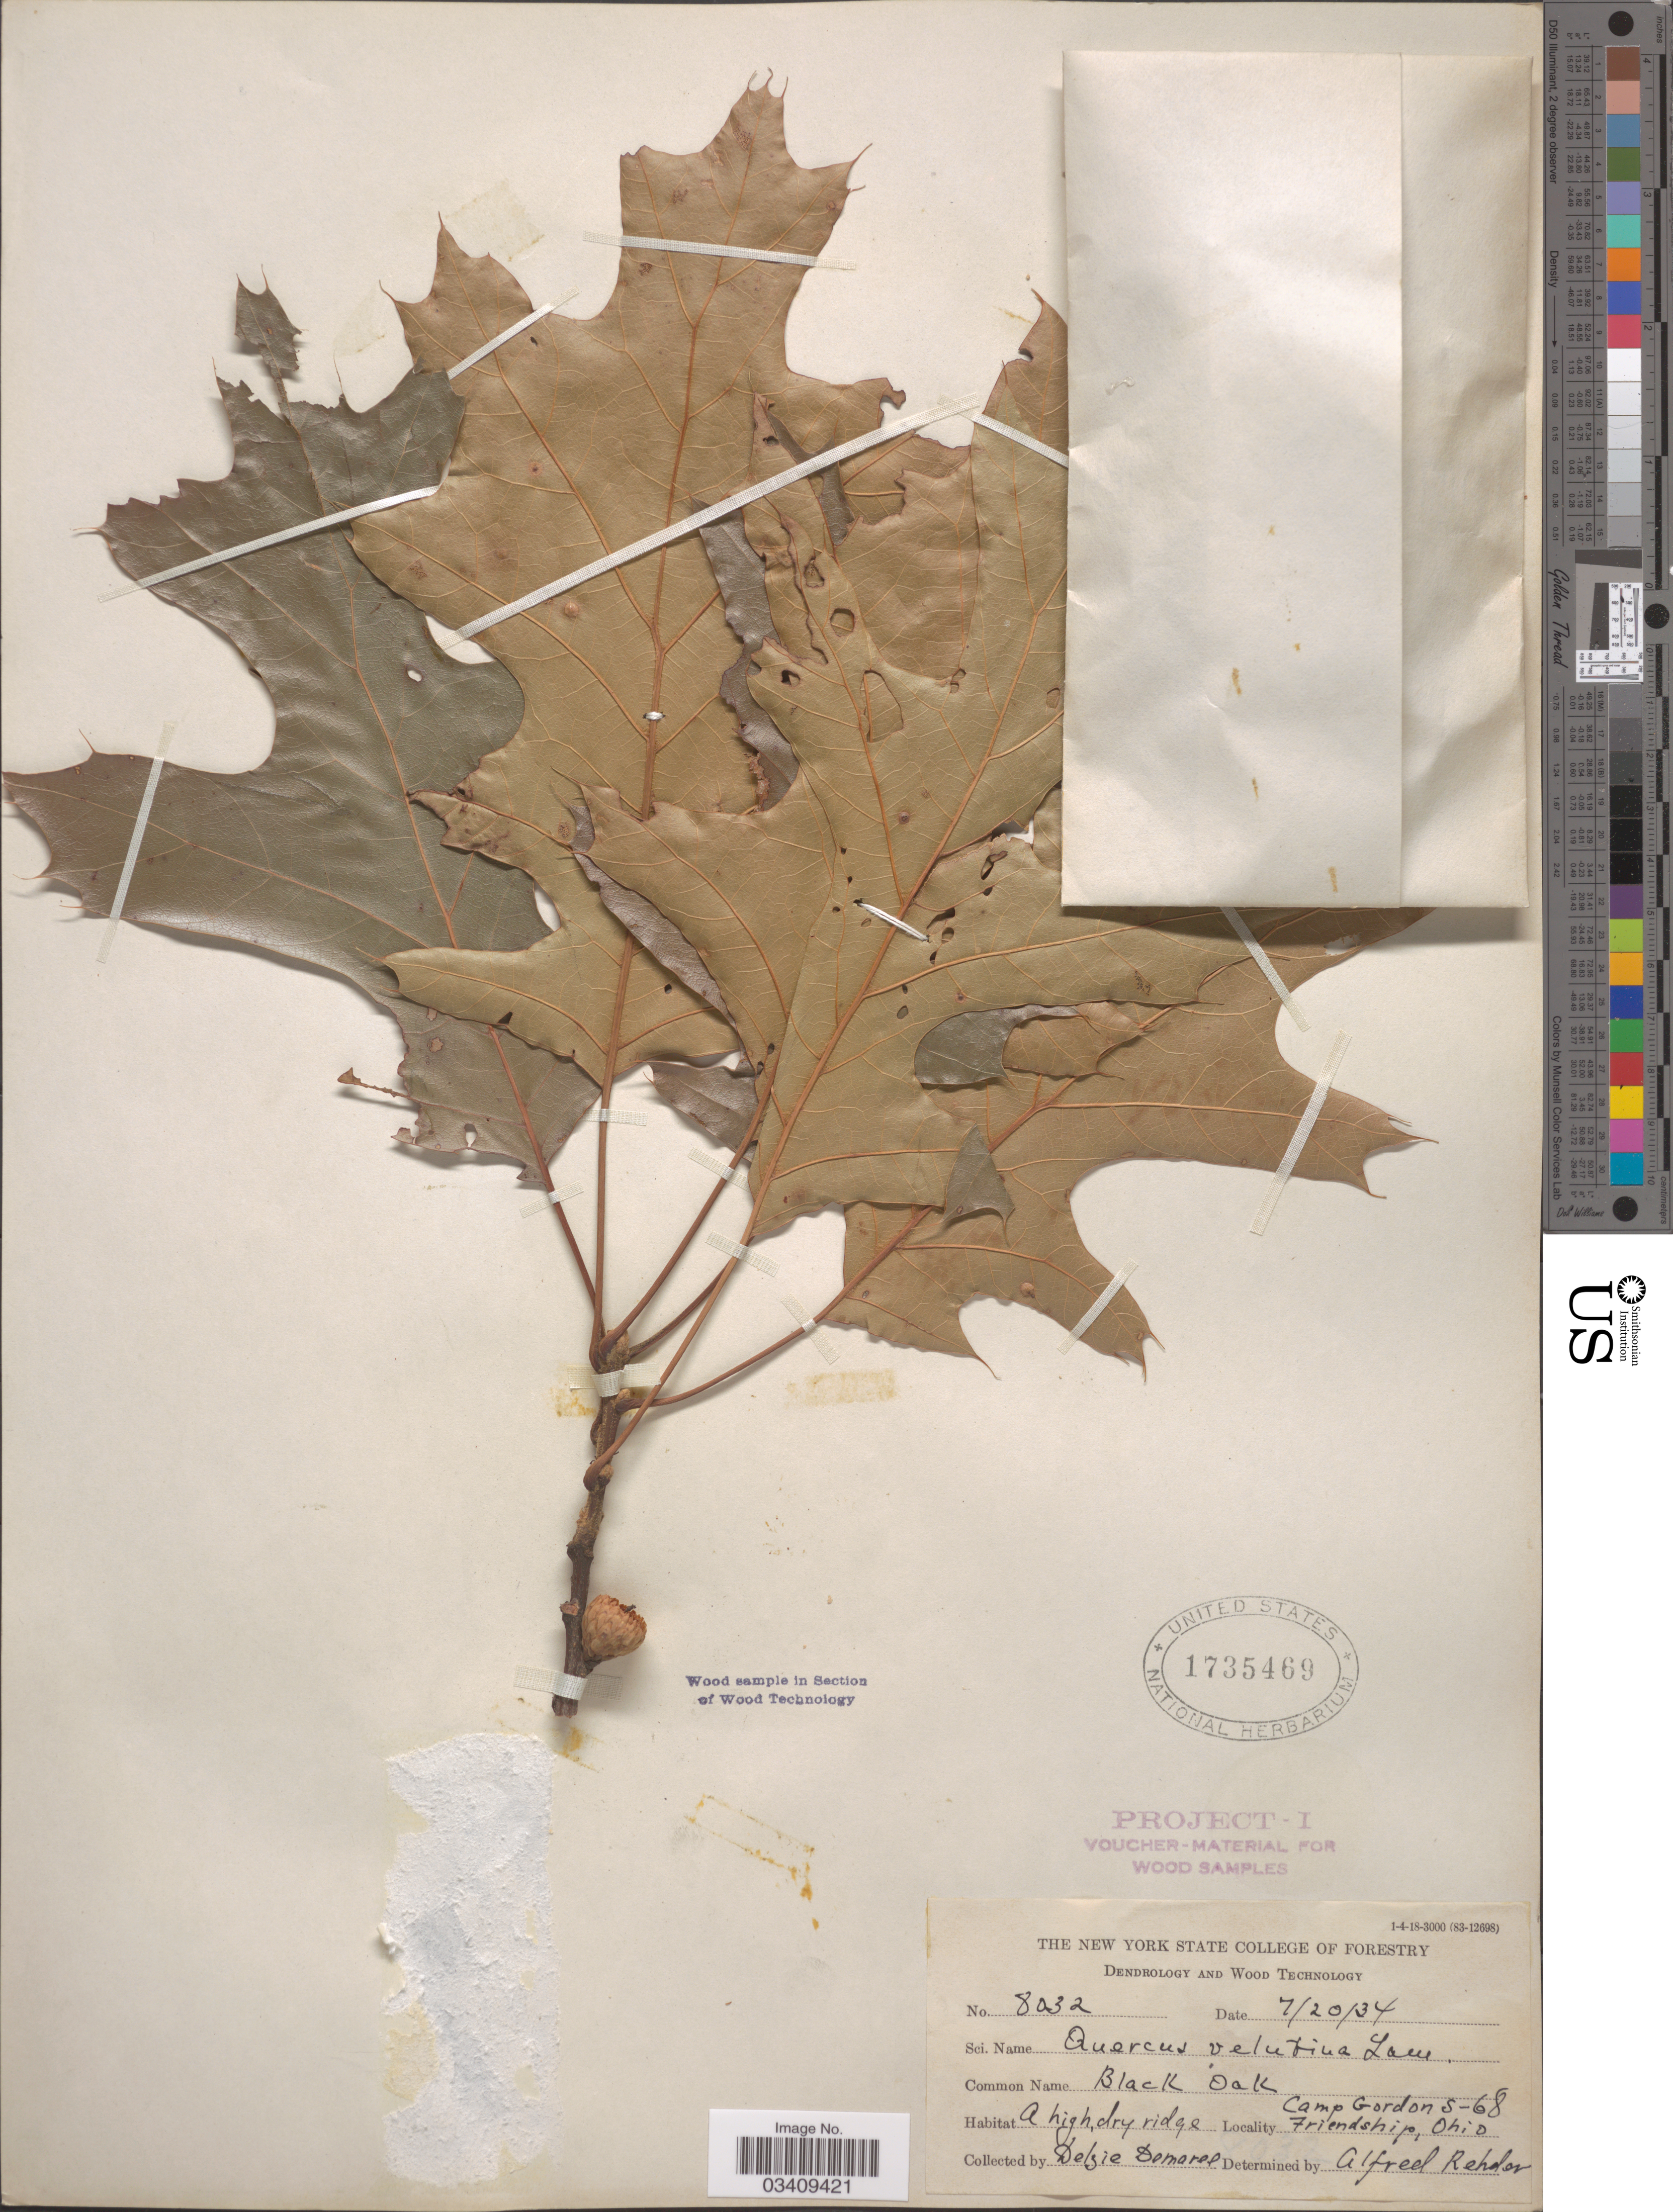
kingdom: Plantae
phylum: Tracheophyta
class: Magnoliopsida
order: Fagales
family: Fagaceae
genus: Quercus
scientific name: Quercus velutina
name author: Lam.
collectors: D. Demaree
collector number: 8032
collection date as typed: Transcribed d/m/y: 20/7/34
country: United States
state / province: Ohio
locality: Camp Gordon S - 68. Friendship.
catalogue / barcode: US 1735469